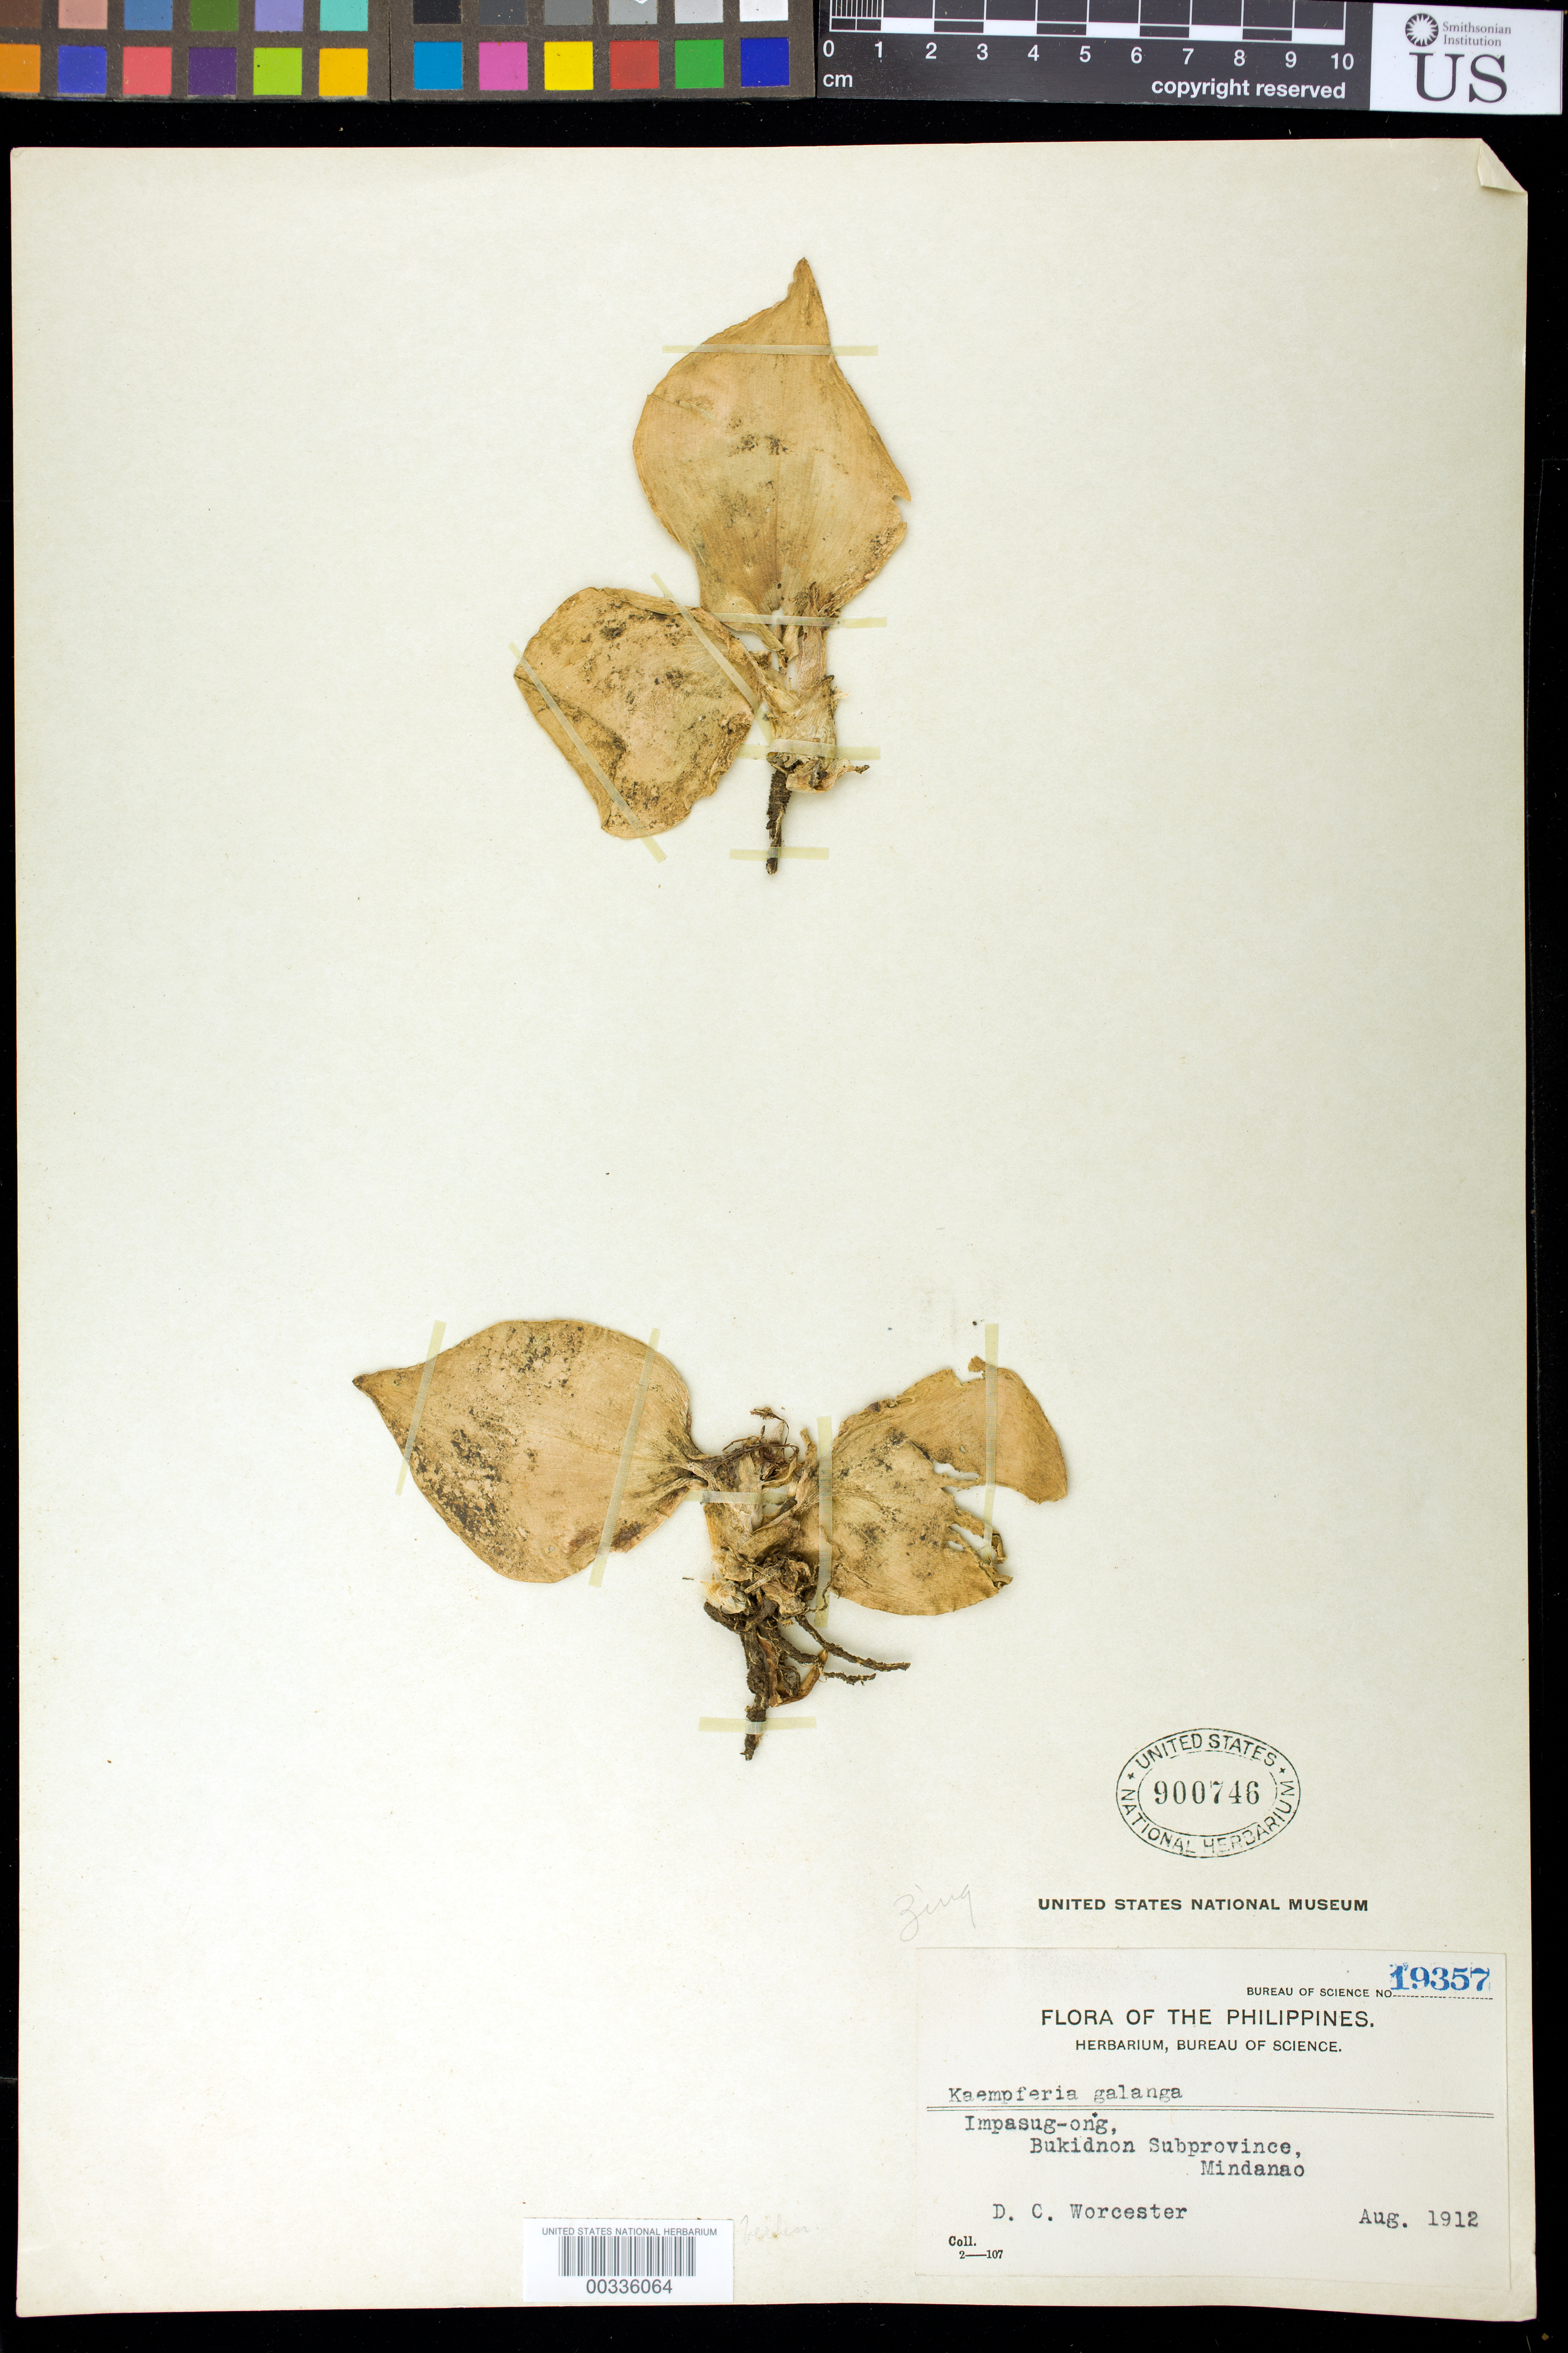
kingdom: Plantae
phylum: Tracheophyta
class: Liliopsida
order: Zingiberales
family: Zingiberaceae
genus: Kaempferia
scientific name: Kaempferia galanga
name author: L.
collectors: D. Worcester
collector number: Bur. Sci. 19357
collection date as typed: Aug 1912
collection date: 1912-08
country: Philippines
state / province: Northern Mindanao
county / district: Bukidnon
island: Mindanao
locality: Impasug-ong, bukidnon subprovince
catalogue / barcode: US 900746